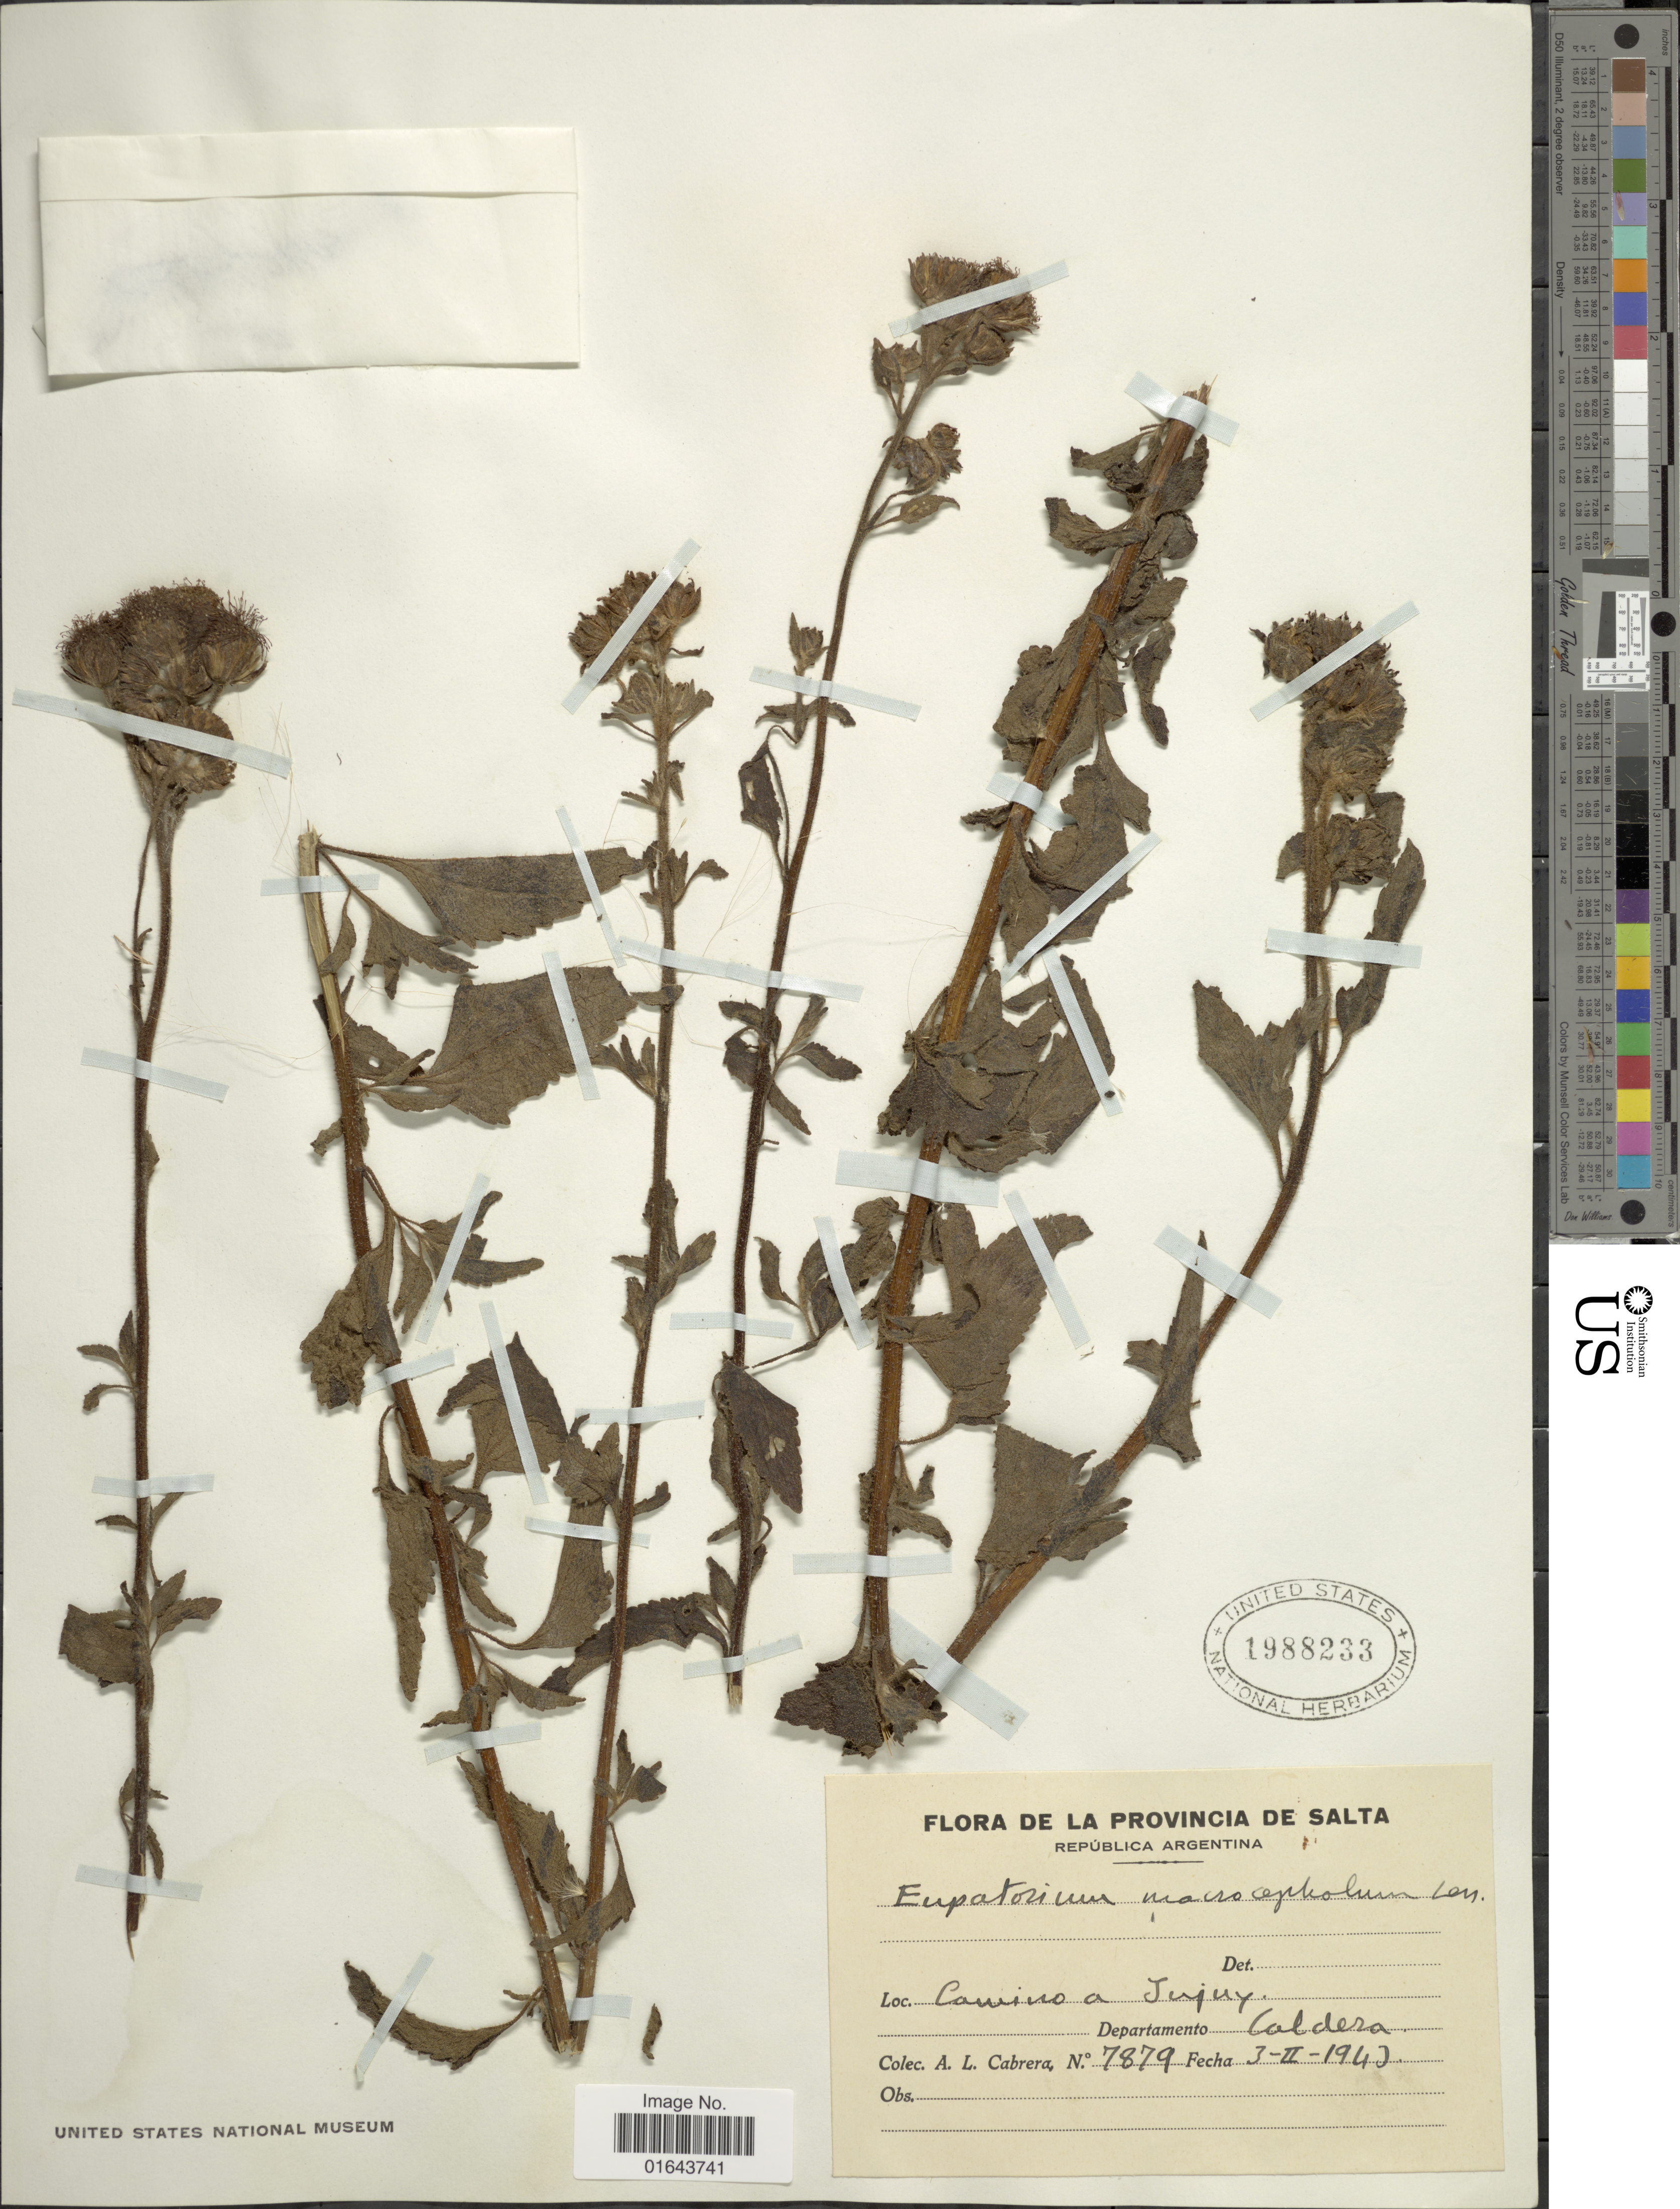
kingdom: Plantae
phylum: Tracheophyta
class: Magnoliopsida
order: Asterales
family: Asteraceae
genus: Campuloclinium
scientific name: Campuloclinium macrocephalum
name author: (Less.) DC.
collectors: A. L. Cabrera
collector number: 7879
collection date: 1943-02-03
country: Argentina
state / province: Salta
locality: Provincia de Salta. Republica Argentina. Camino a Jujuy. Departamento Caldera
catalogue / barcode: US 1988233